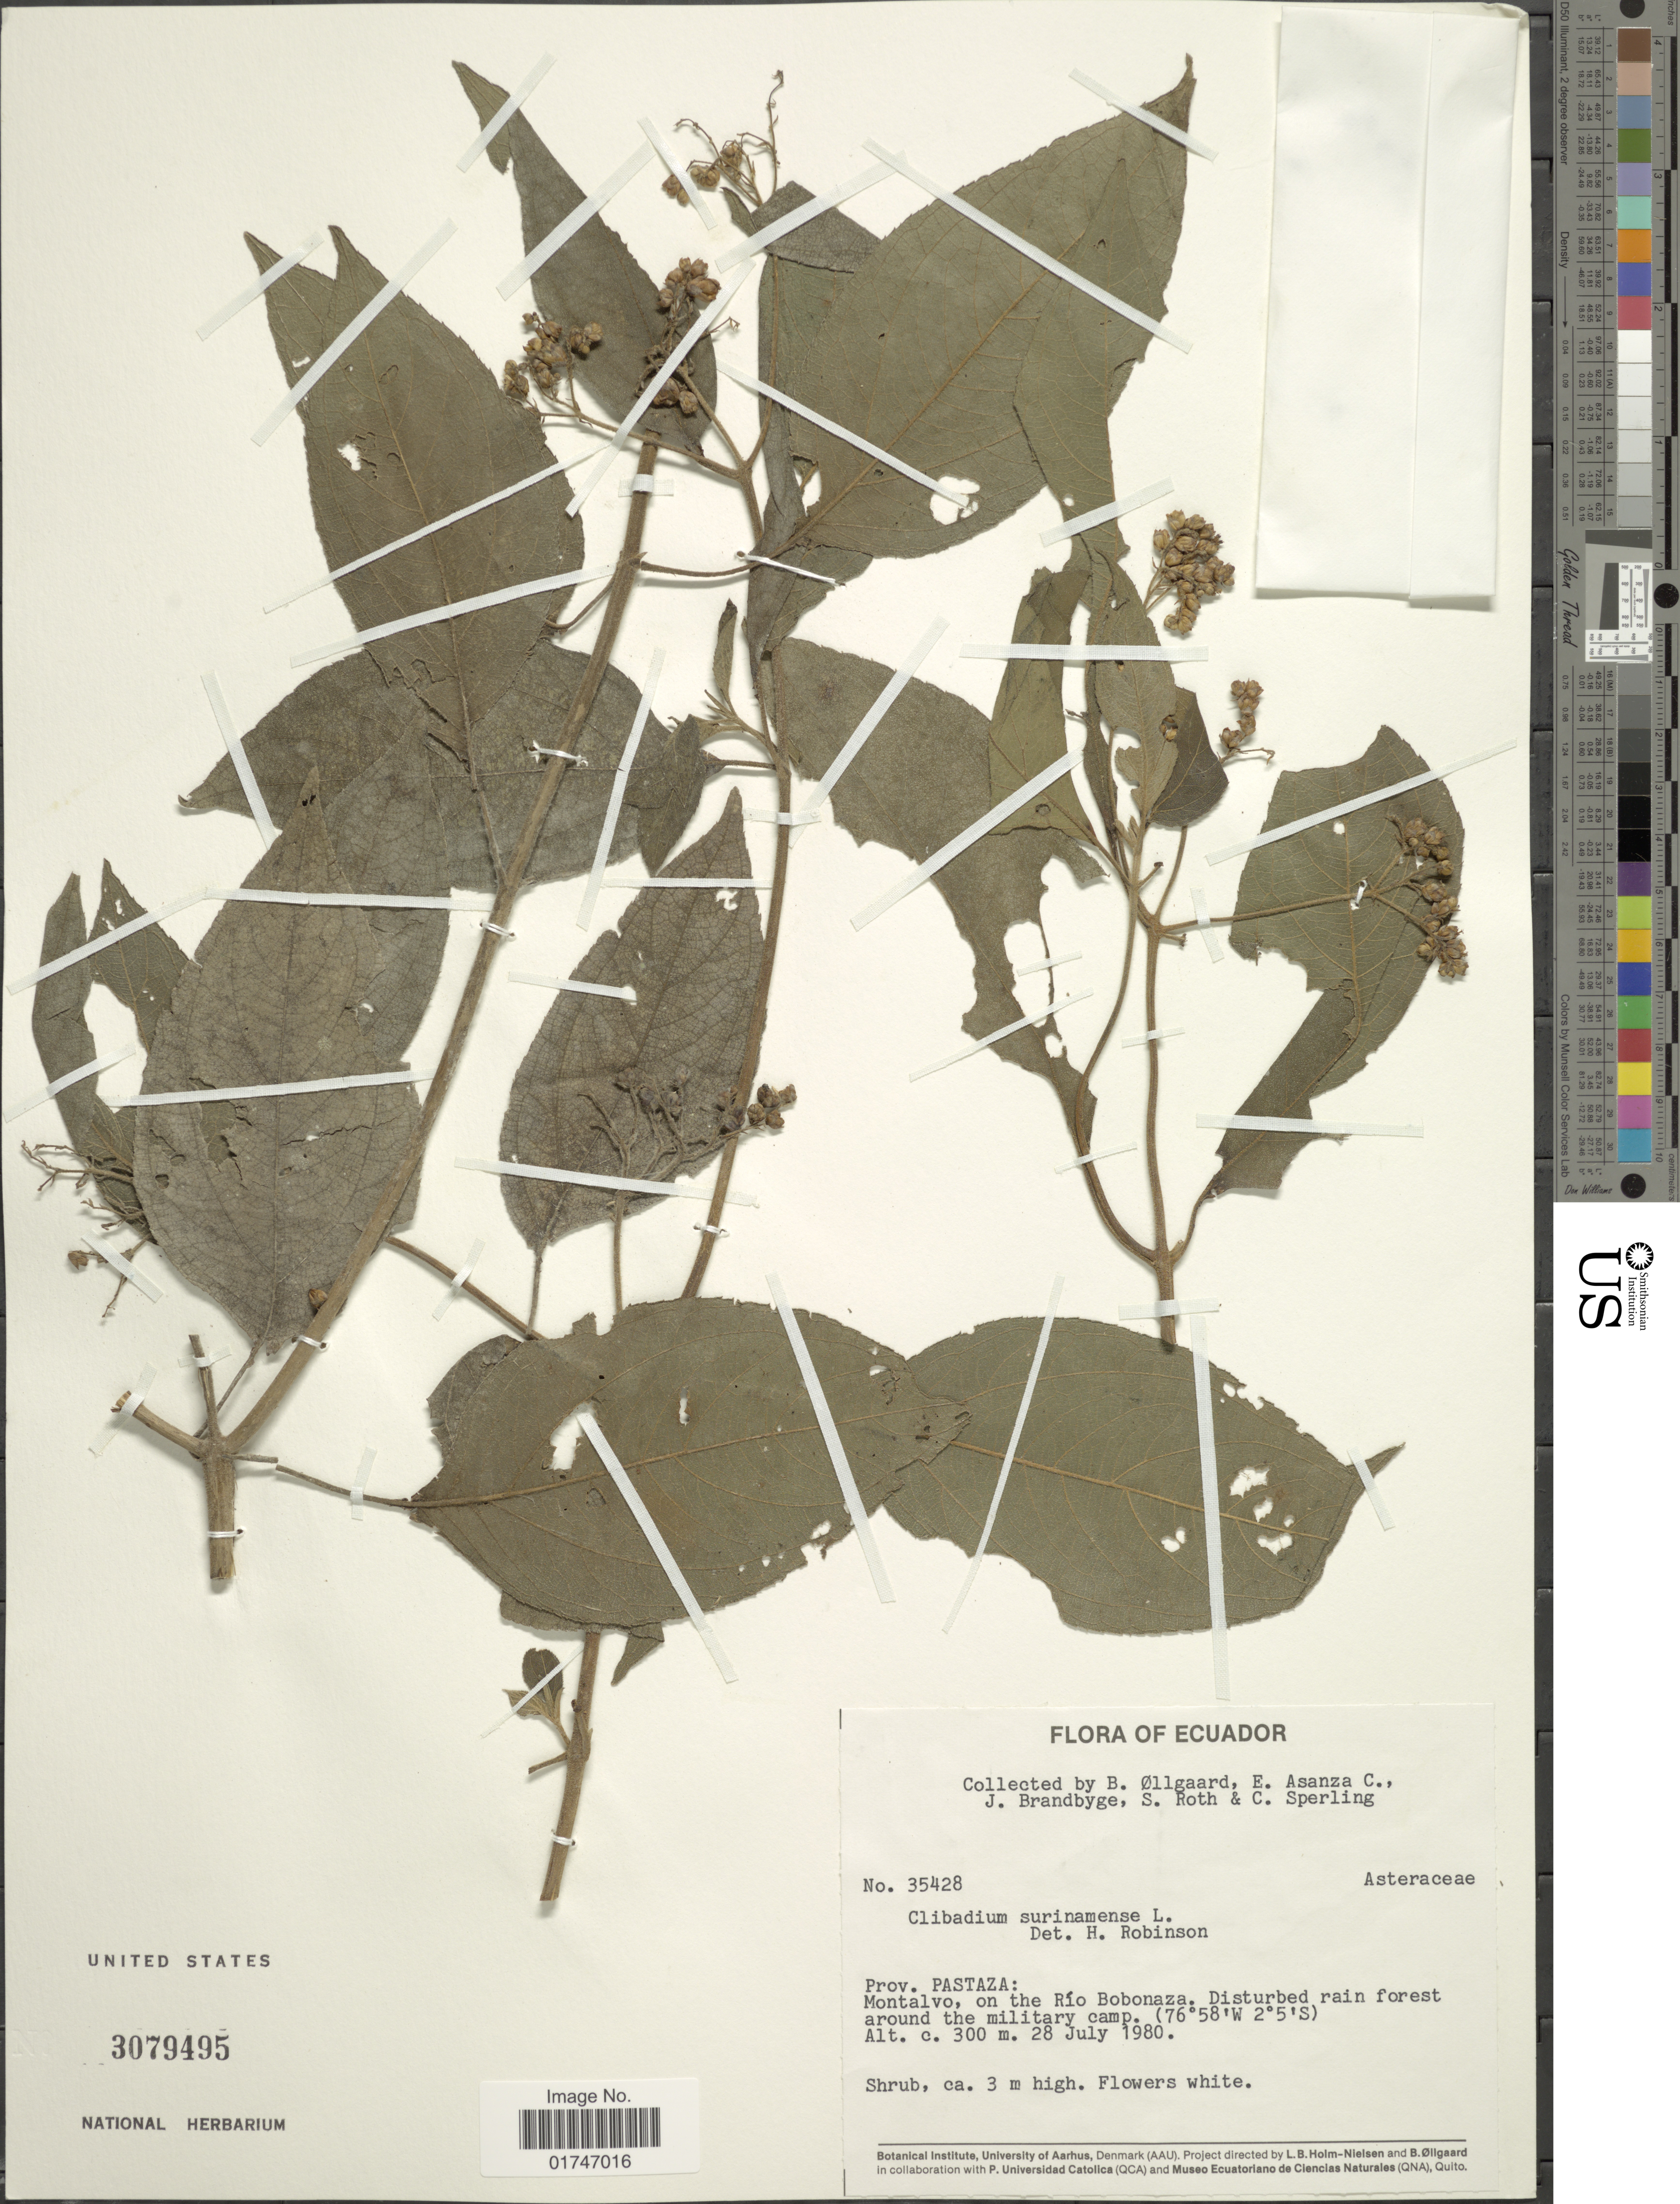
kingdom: Plantae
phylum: Tracheophyta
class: Magnoliopsida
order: Asterales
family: Asteraceae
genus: Clibadium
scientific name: Clibadium surinamense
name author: L.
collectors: B. Øllgaard, E. Asanza C., J. Brandbyge, S. Roth & C. Sperling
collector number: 35428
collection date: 1980-07-28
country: Ecuador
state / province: Pastaza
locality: Prov. Pastaza: Montalvo, on the Río Bobonaza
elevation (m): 300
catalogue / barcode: US 3079495